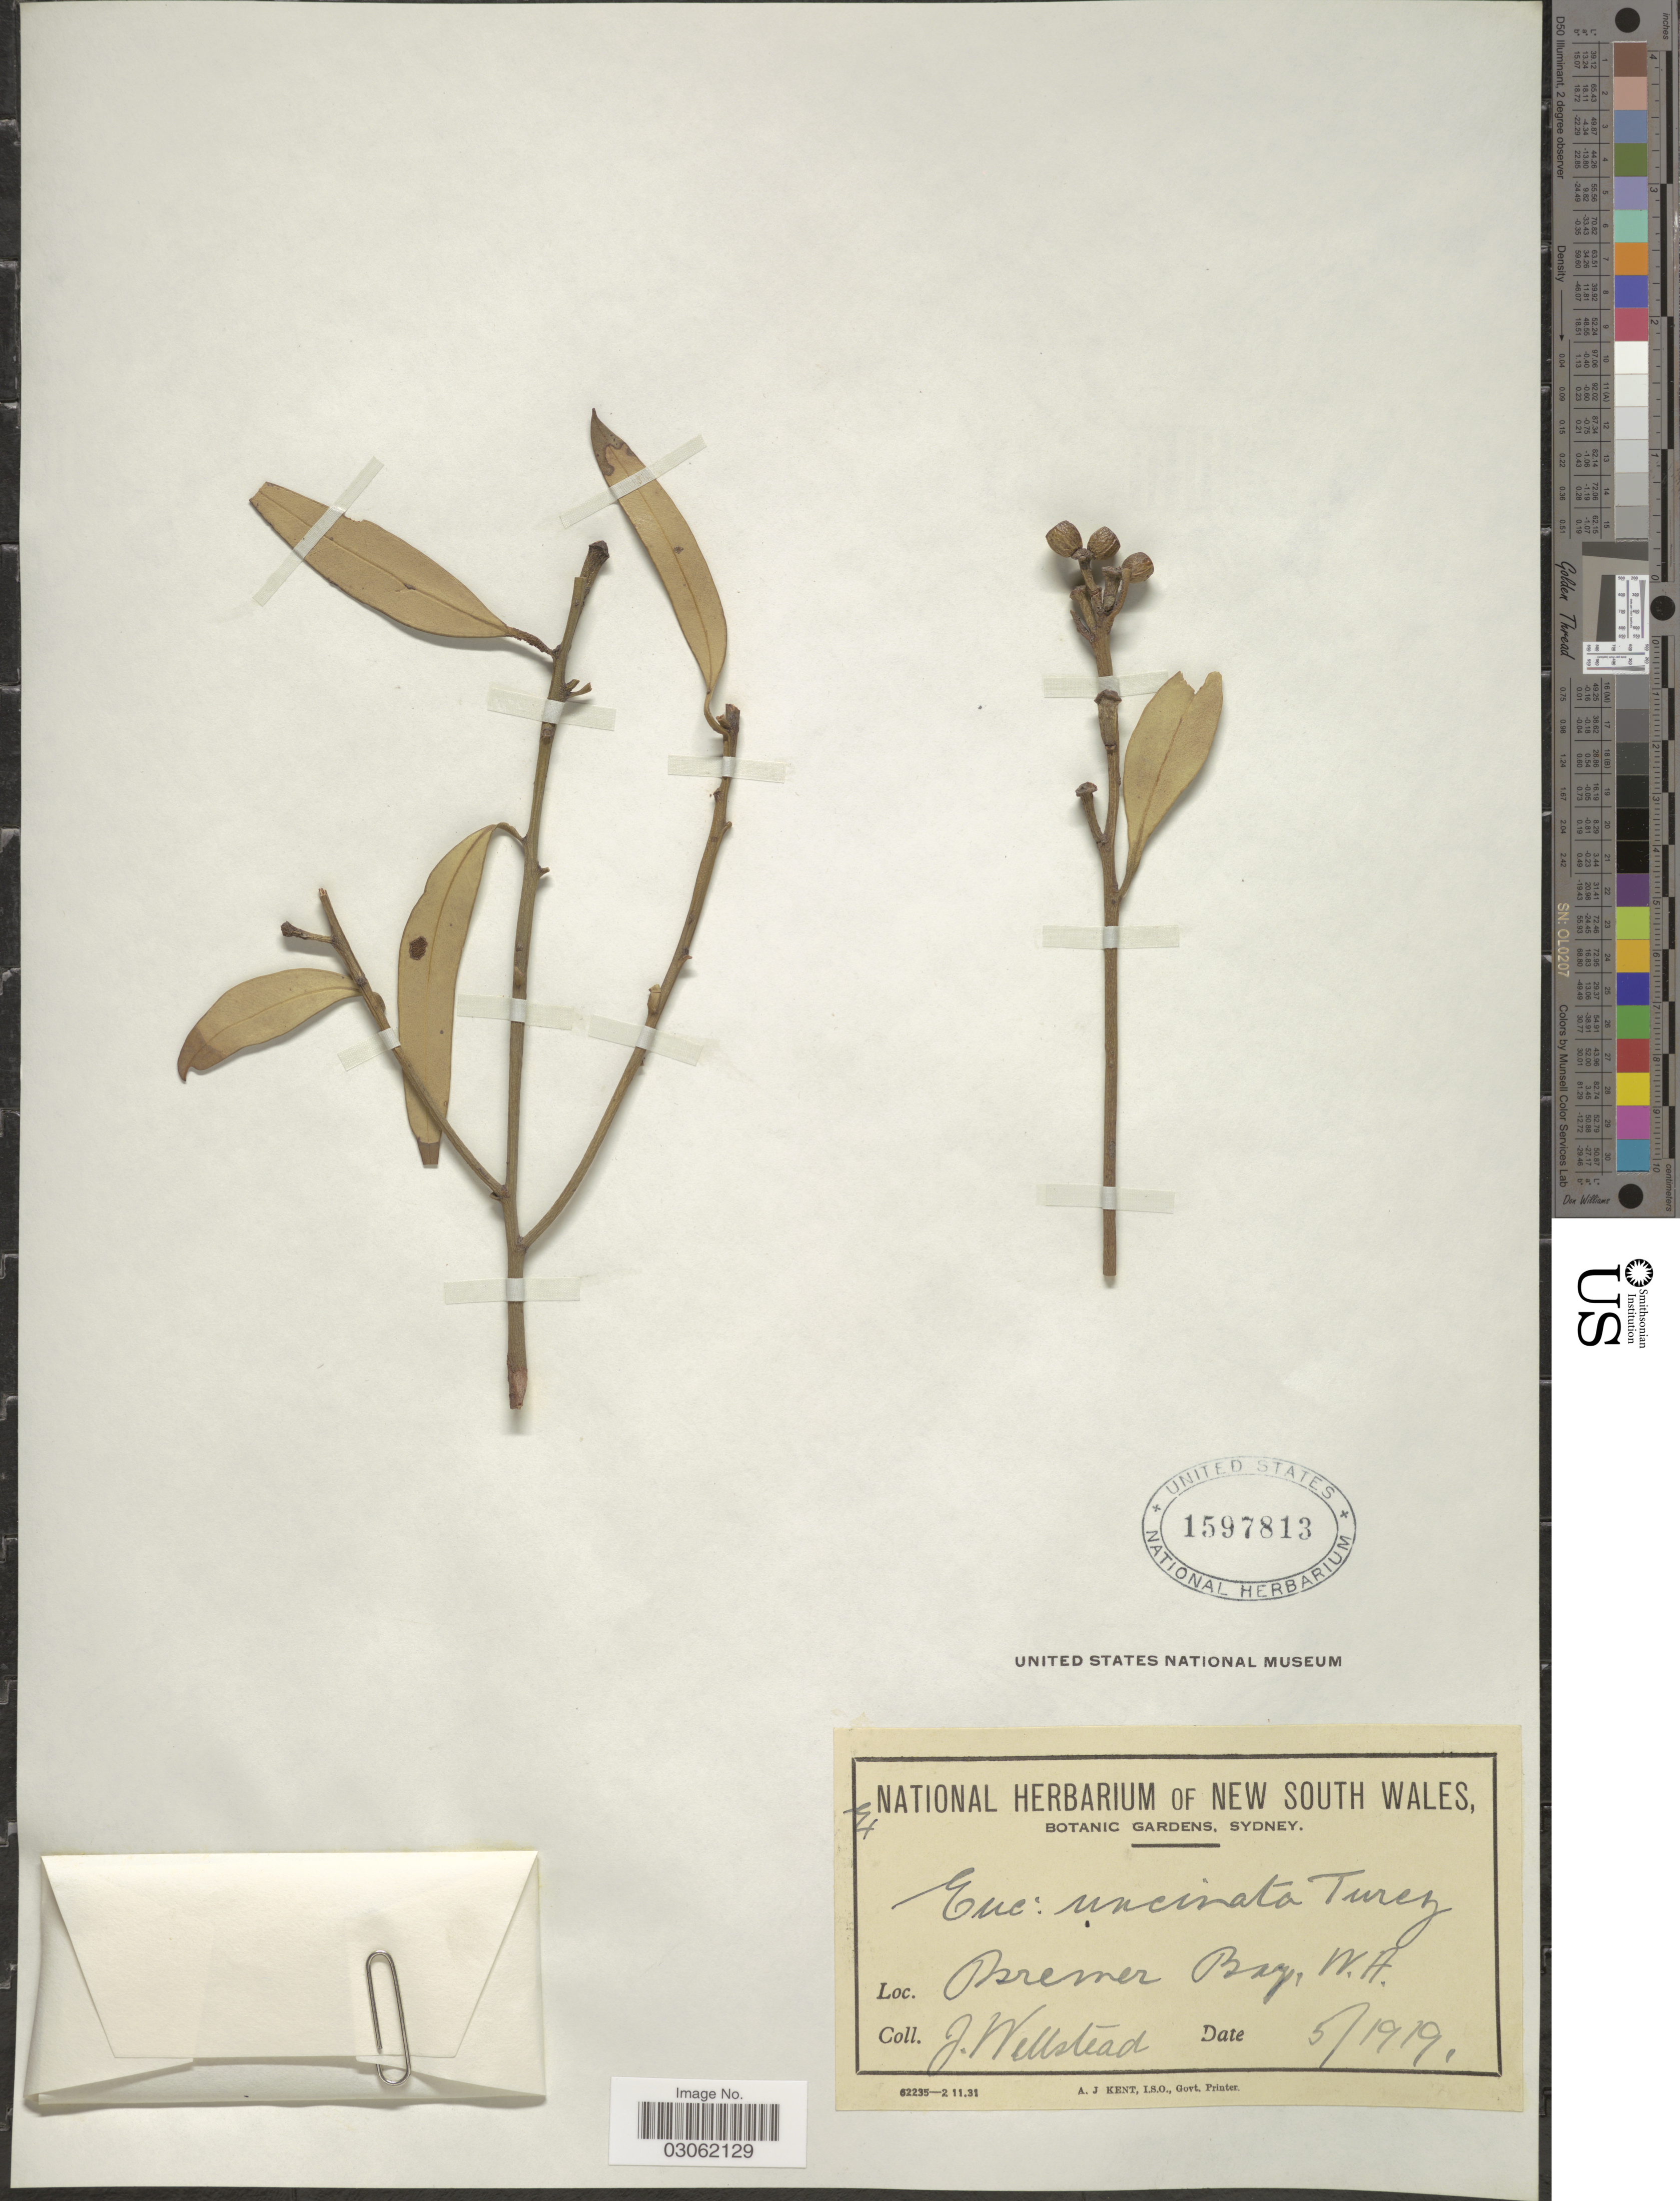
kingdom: Plantae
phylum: Tracheophyta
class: Magnoliopsida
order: Myrtales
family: Myrtaceae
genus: Eucalyptus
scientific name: Eucalyptus uncinata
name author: Turcz.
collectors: J. Wellstead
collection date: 1919-05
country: Australia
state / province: Western Australia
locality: Bremer Bay, W. A.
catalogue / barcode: US 1597813